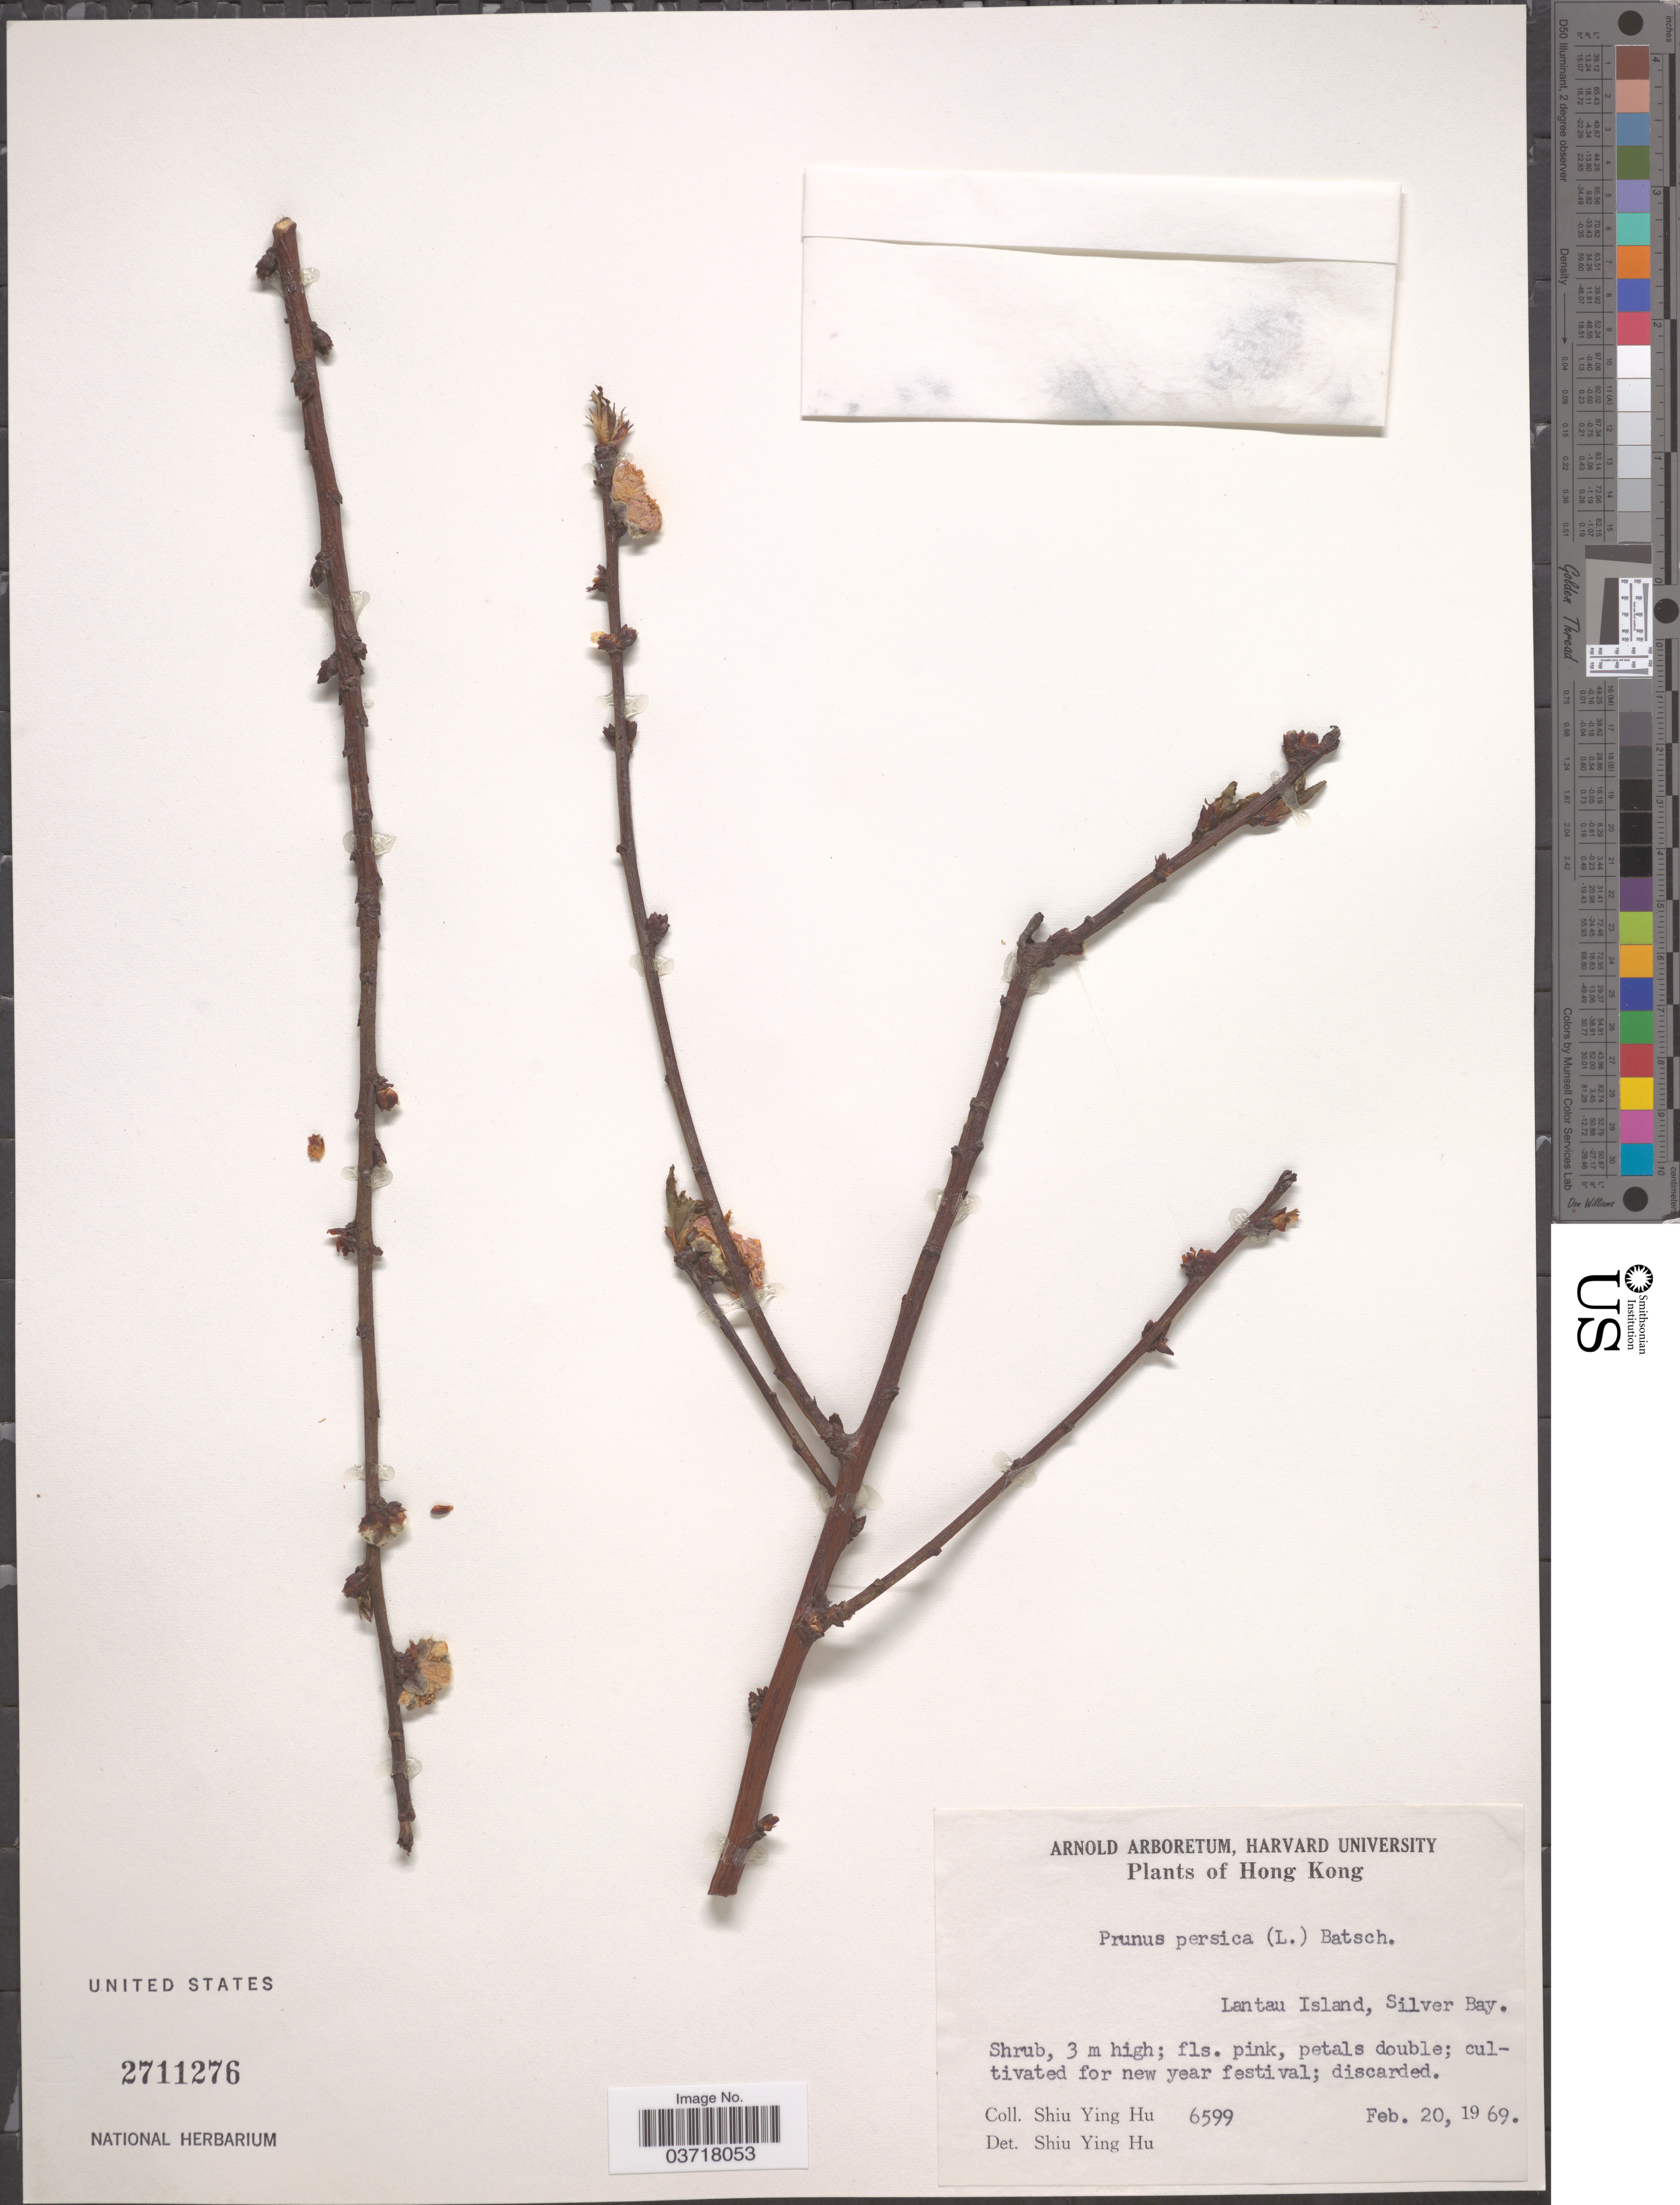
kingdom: Plantae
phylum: Tracheophyta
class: Magnoliopsida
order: Rosales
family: Rosaceae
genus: Prunus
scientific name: Prunus persica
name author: (L.) Batsch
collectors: S. Y. Hu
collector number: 6599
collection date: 1969-02-20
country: China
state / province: Hong Kong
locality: Lantau Island, Silver Bay.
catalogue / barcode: US 2711276